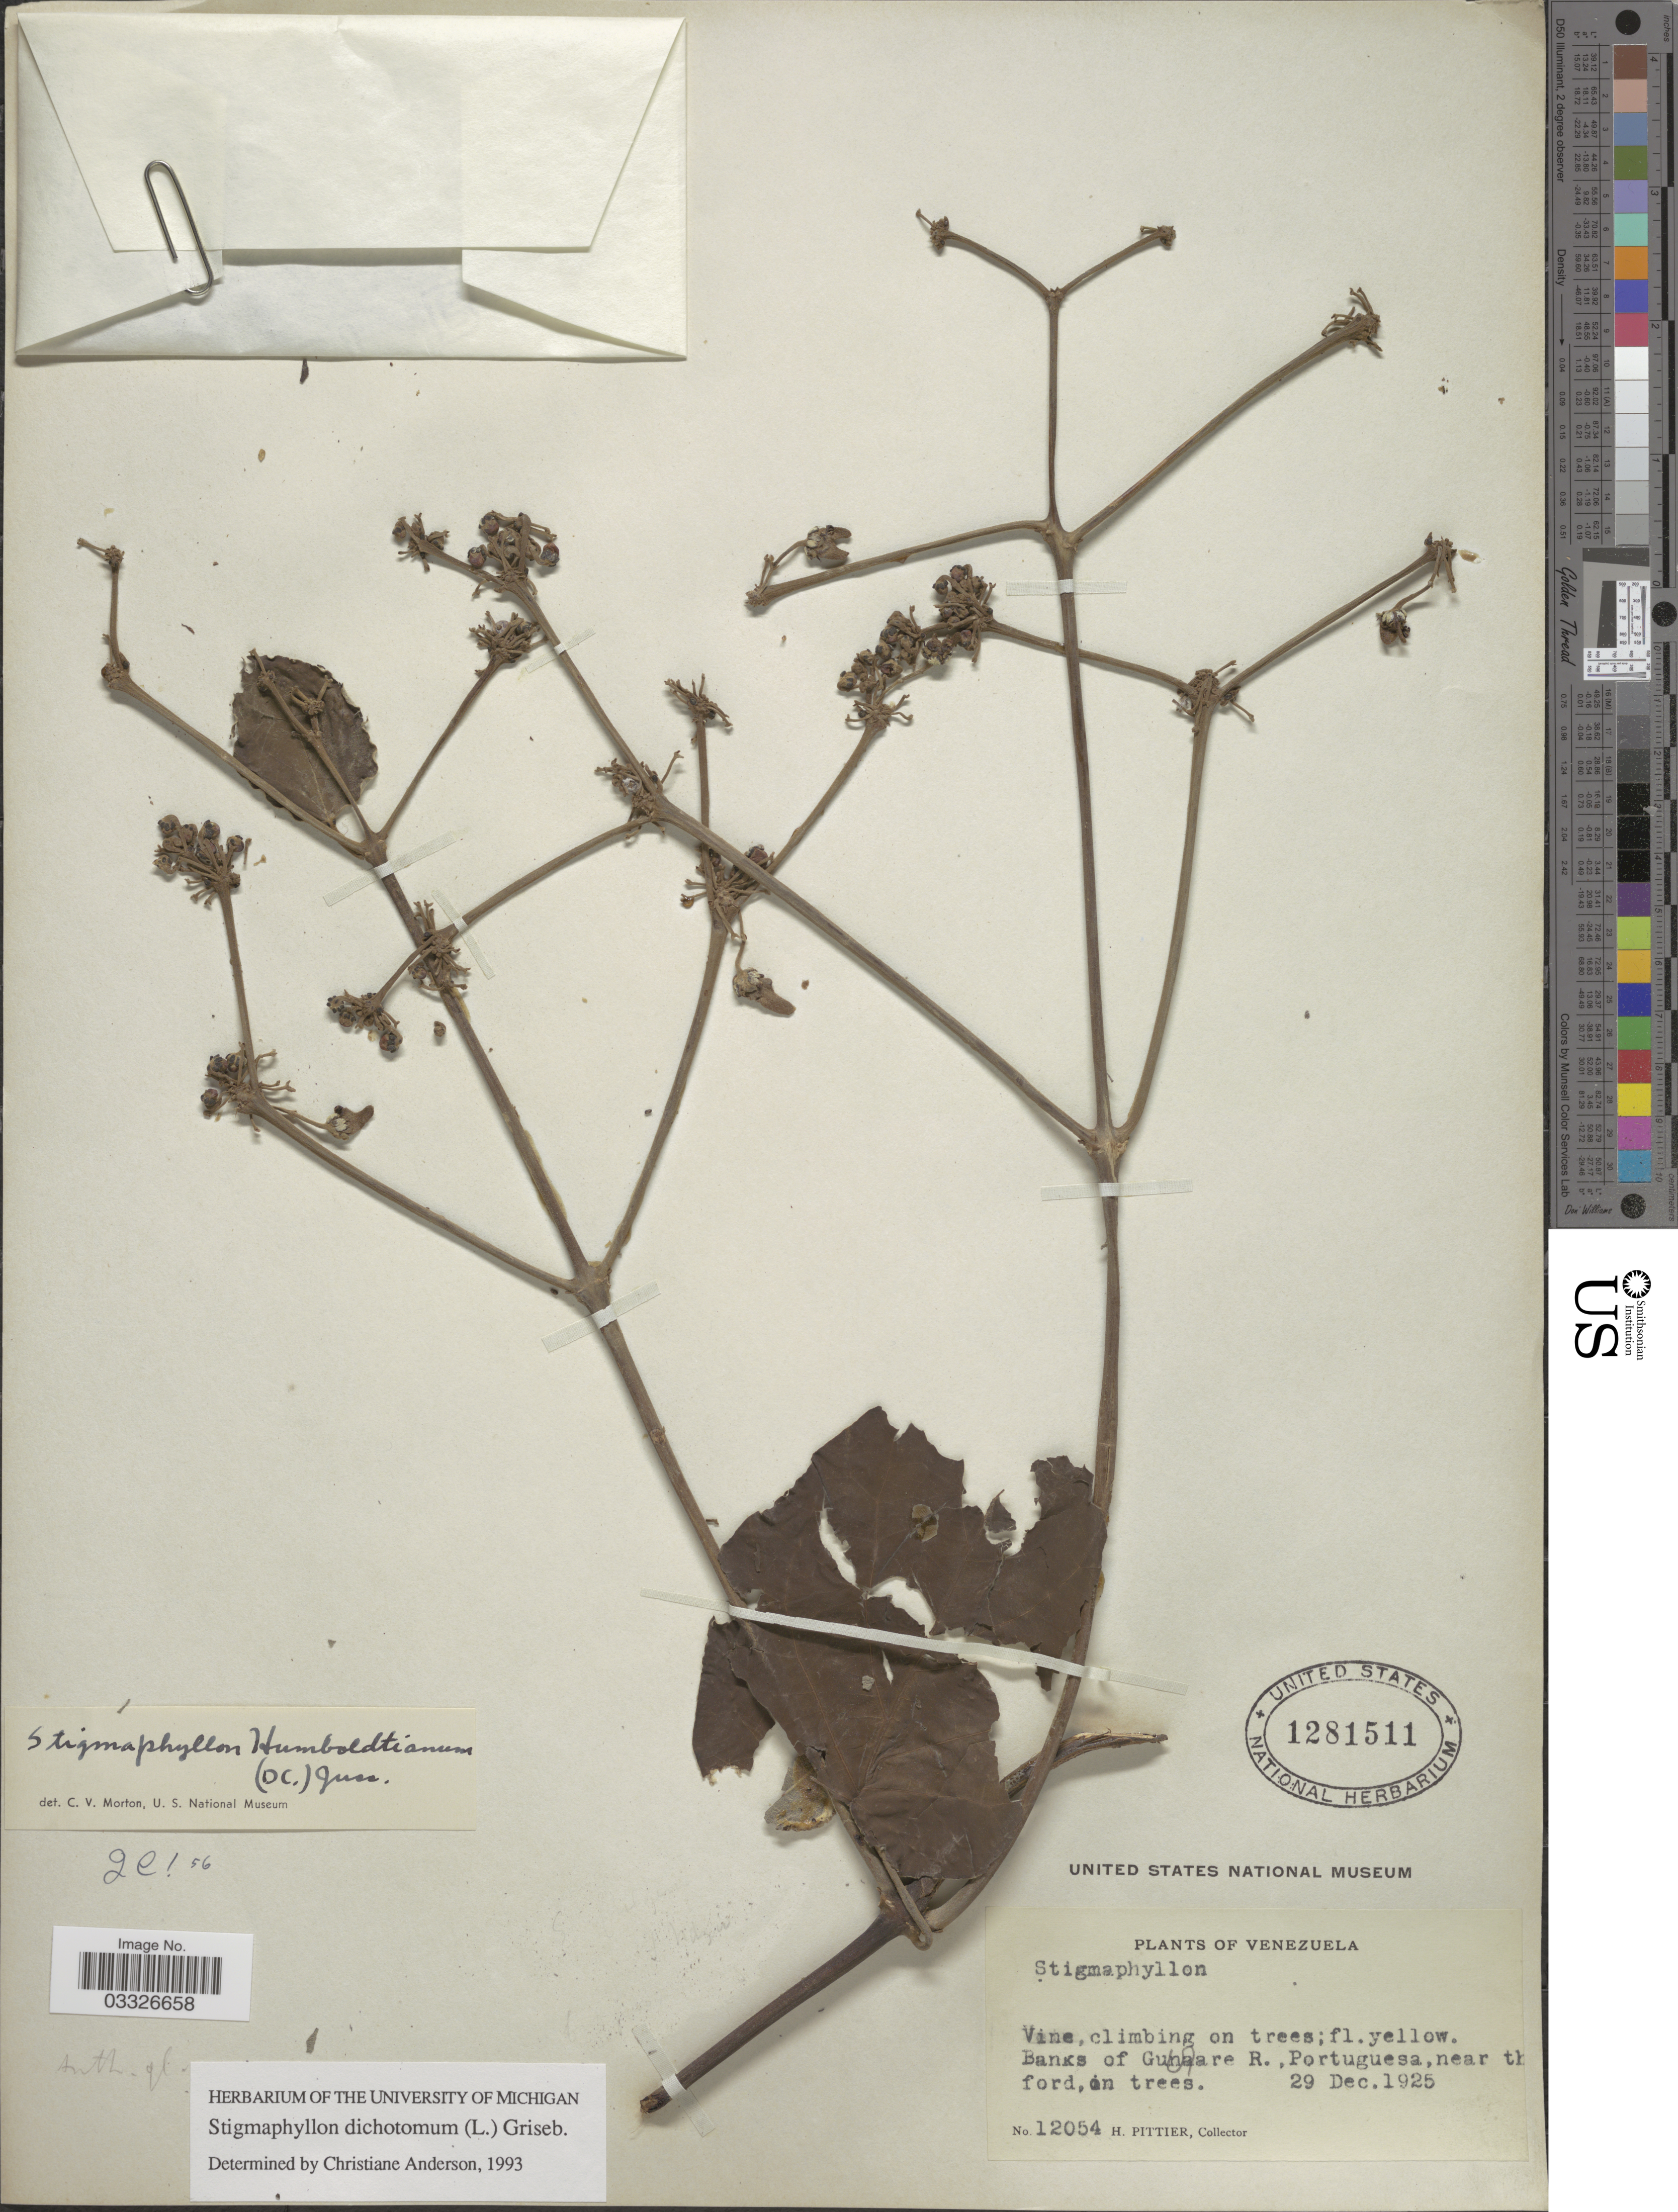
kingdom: Plantae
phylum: Tracheophyta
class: Magnoliopsida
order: Malpighiales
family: Malpighiaceae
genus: Stigmaphyllon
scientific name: Stigmaphyllon dichotomum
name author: Griseb.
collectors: H. F. Pittier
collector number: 12054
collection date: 1925-12-29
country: Venezuela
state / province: Portuguesa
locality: Banks of Gunaare R., Portuguesa, near the ford.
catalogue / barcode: US 1281511